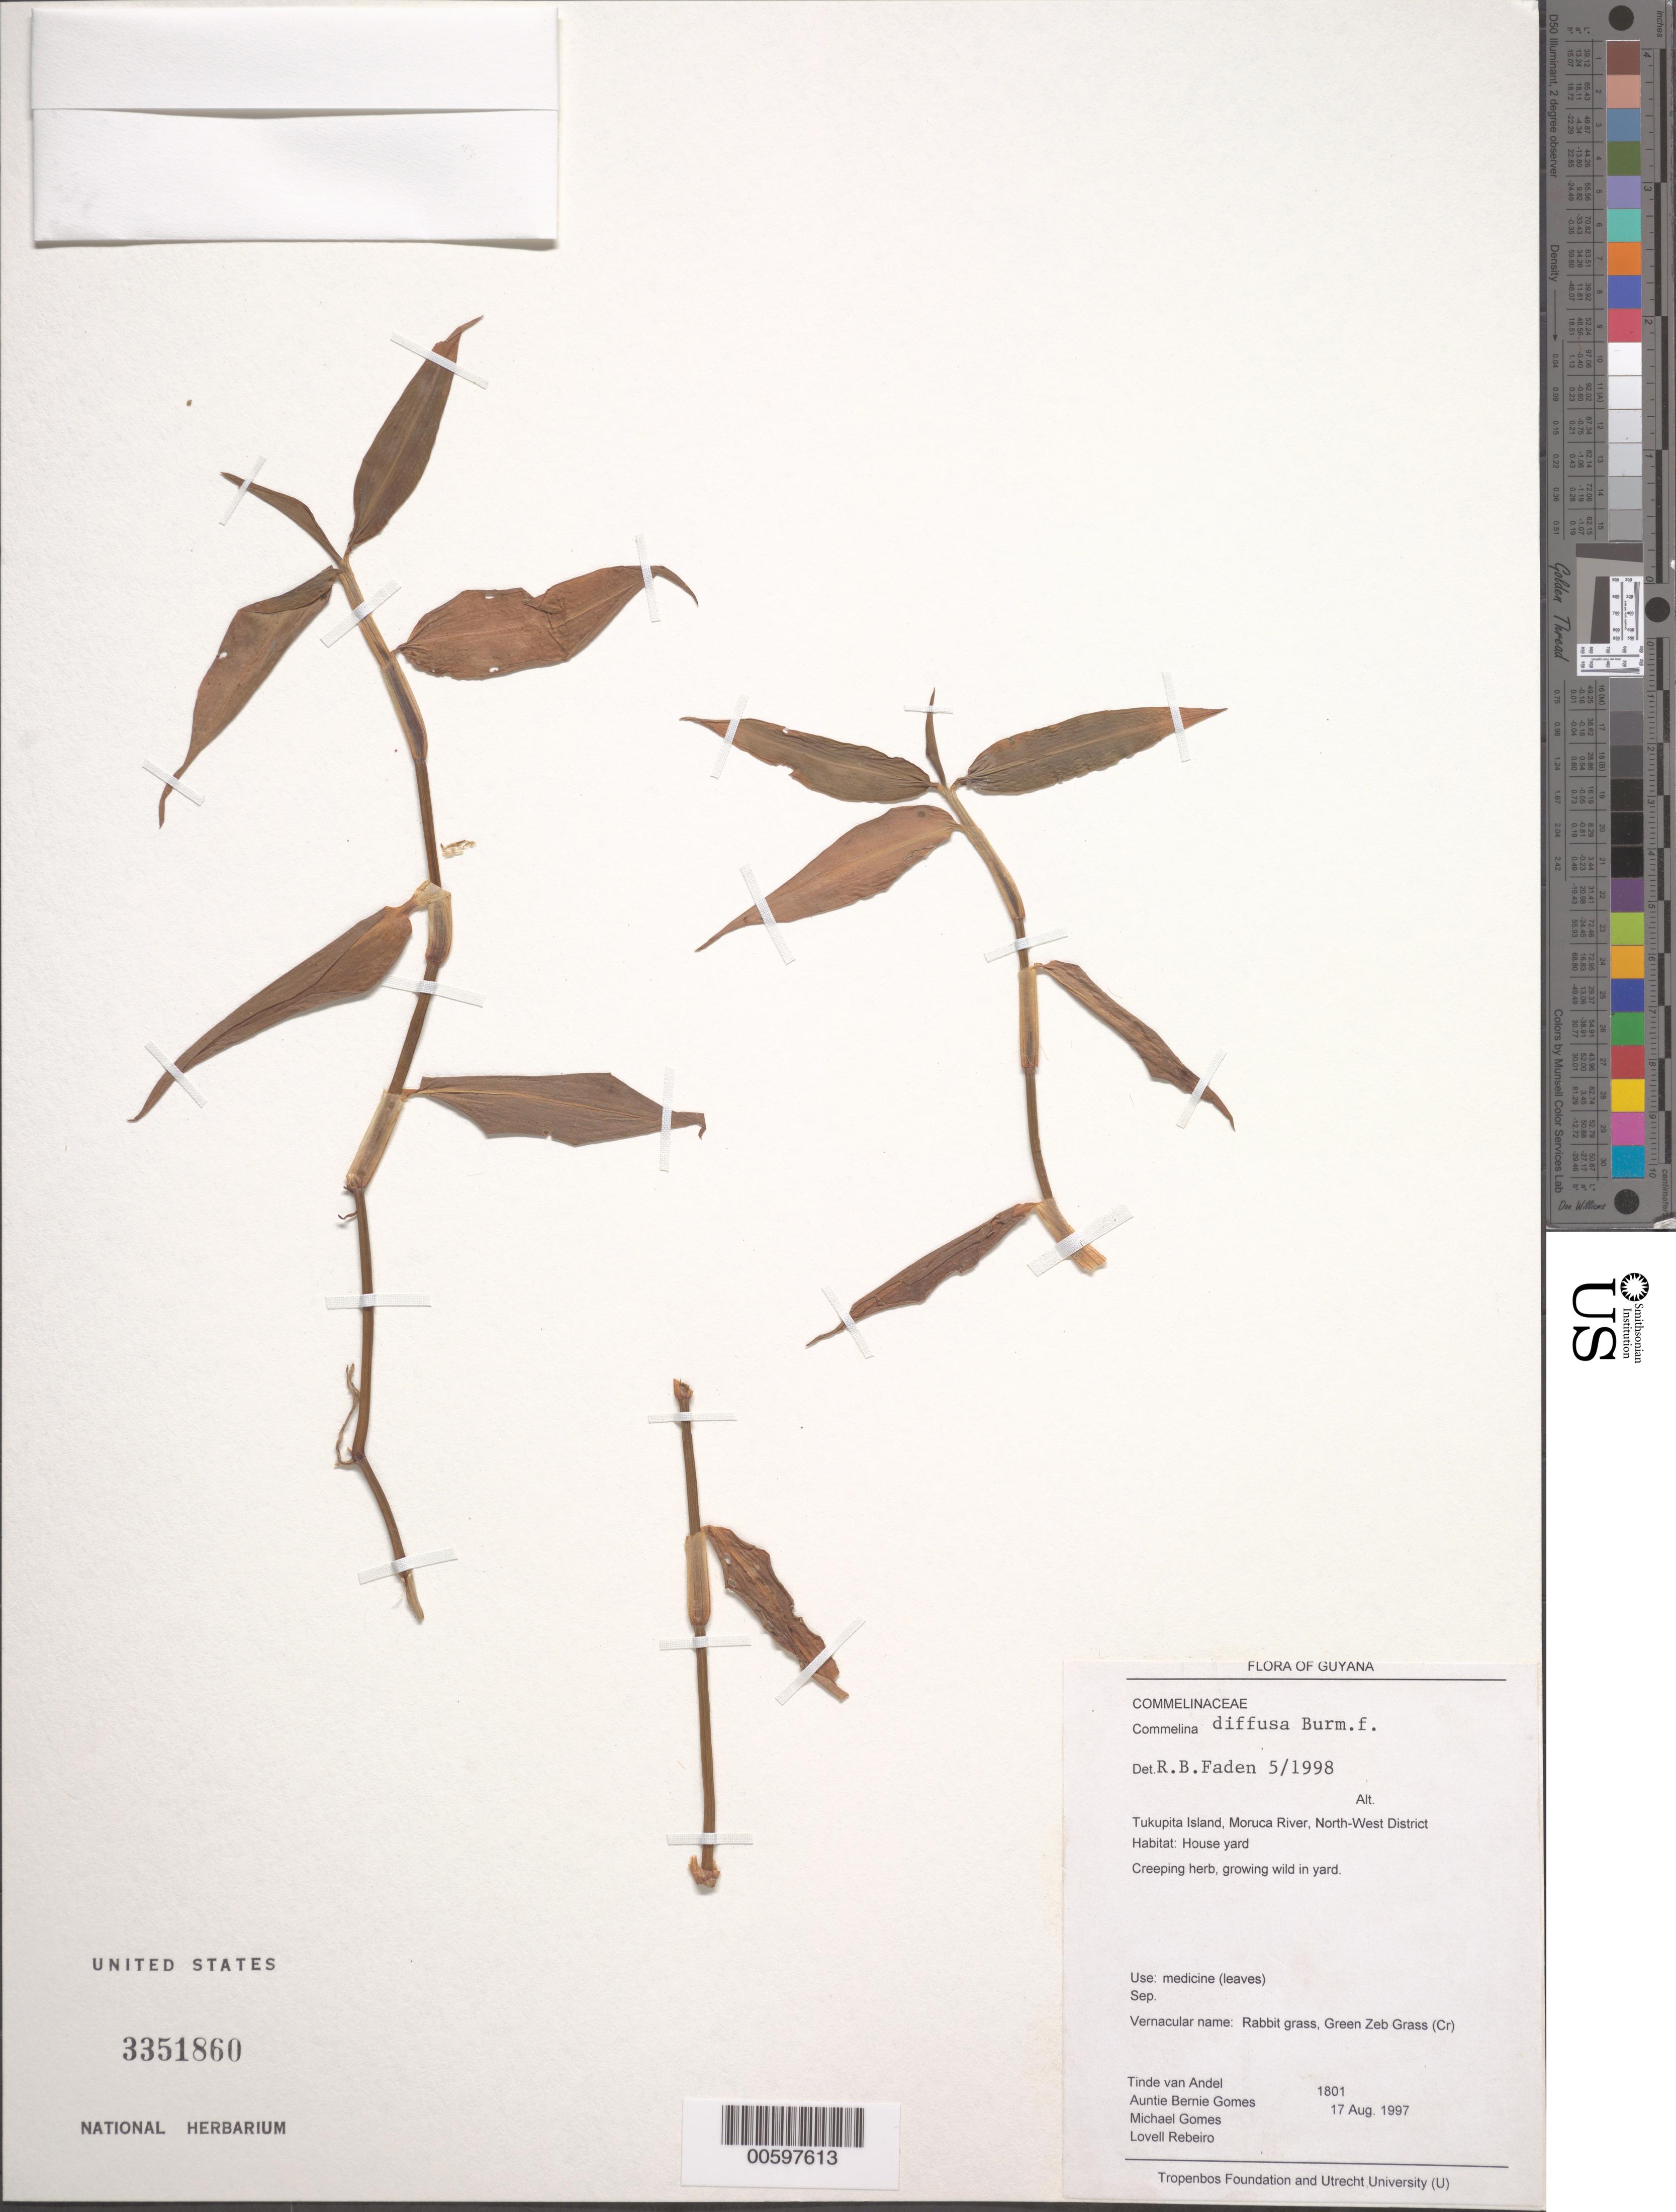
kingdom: Plantae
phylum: Tracheophyta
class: Liliopsida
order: Commelinales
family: Commelinaceae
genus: Commelina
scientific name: Commelina diffusa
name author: Burm. f.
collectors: T. Van Andell, A. B. Gomes, M. Gomes & L. Rebeiro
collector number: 1801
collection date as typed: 17 Aug 1997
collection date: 1997-08-17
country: Guyana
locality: Tukupita island, moruca river, north-west dist.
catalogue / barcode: US 3351860